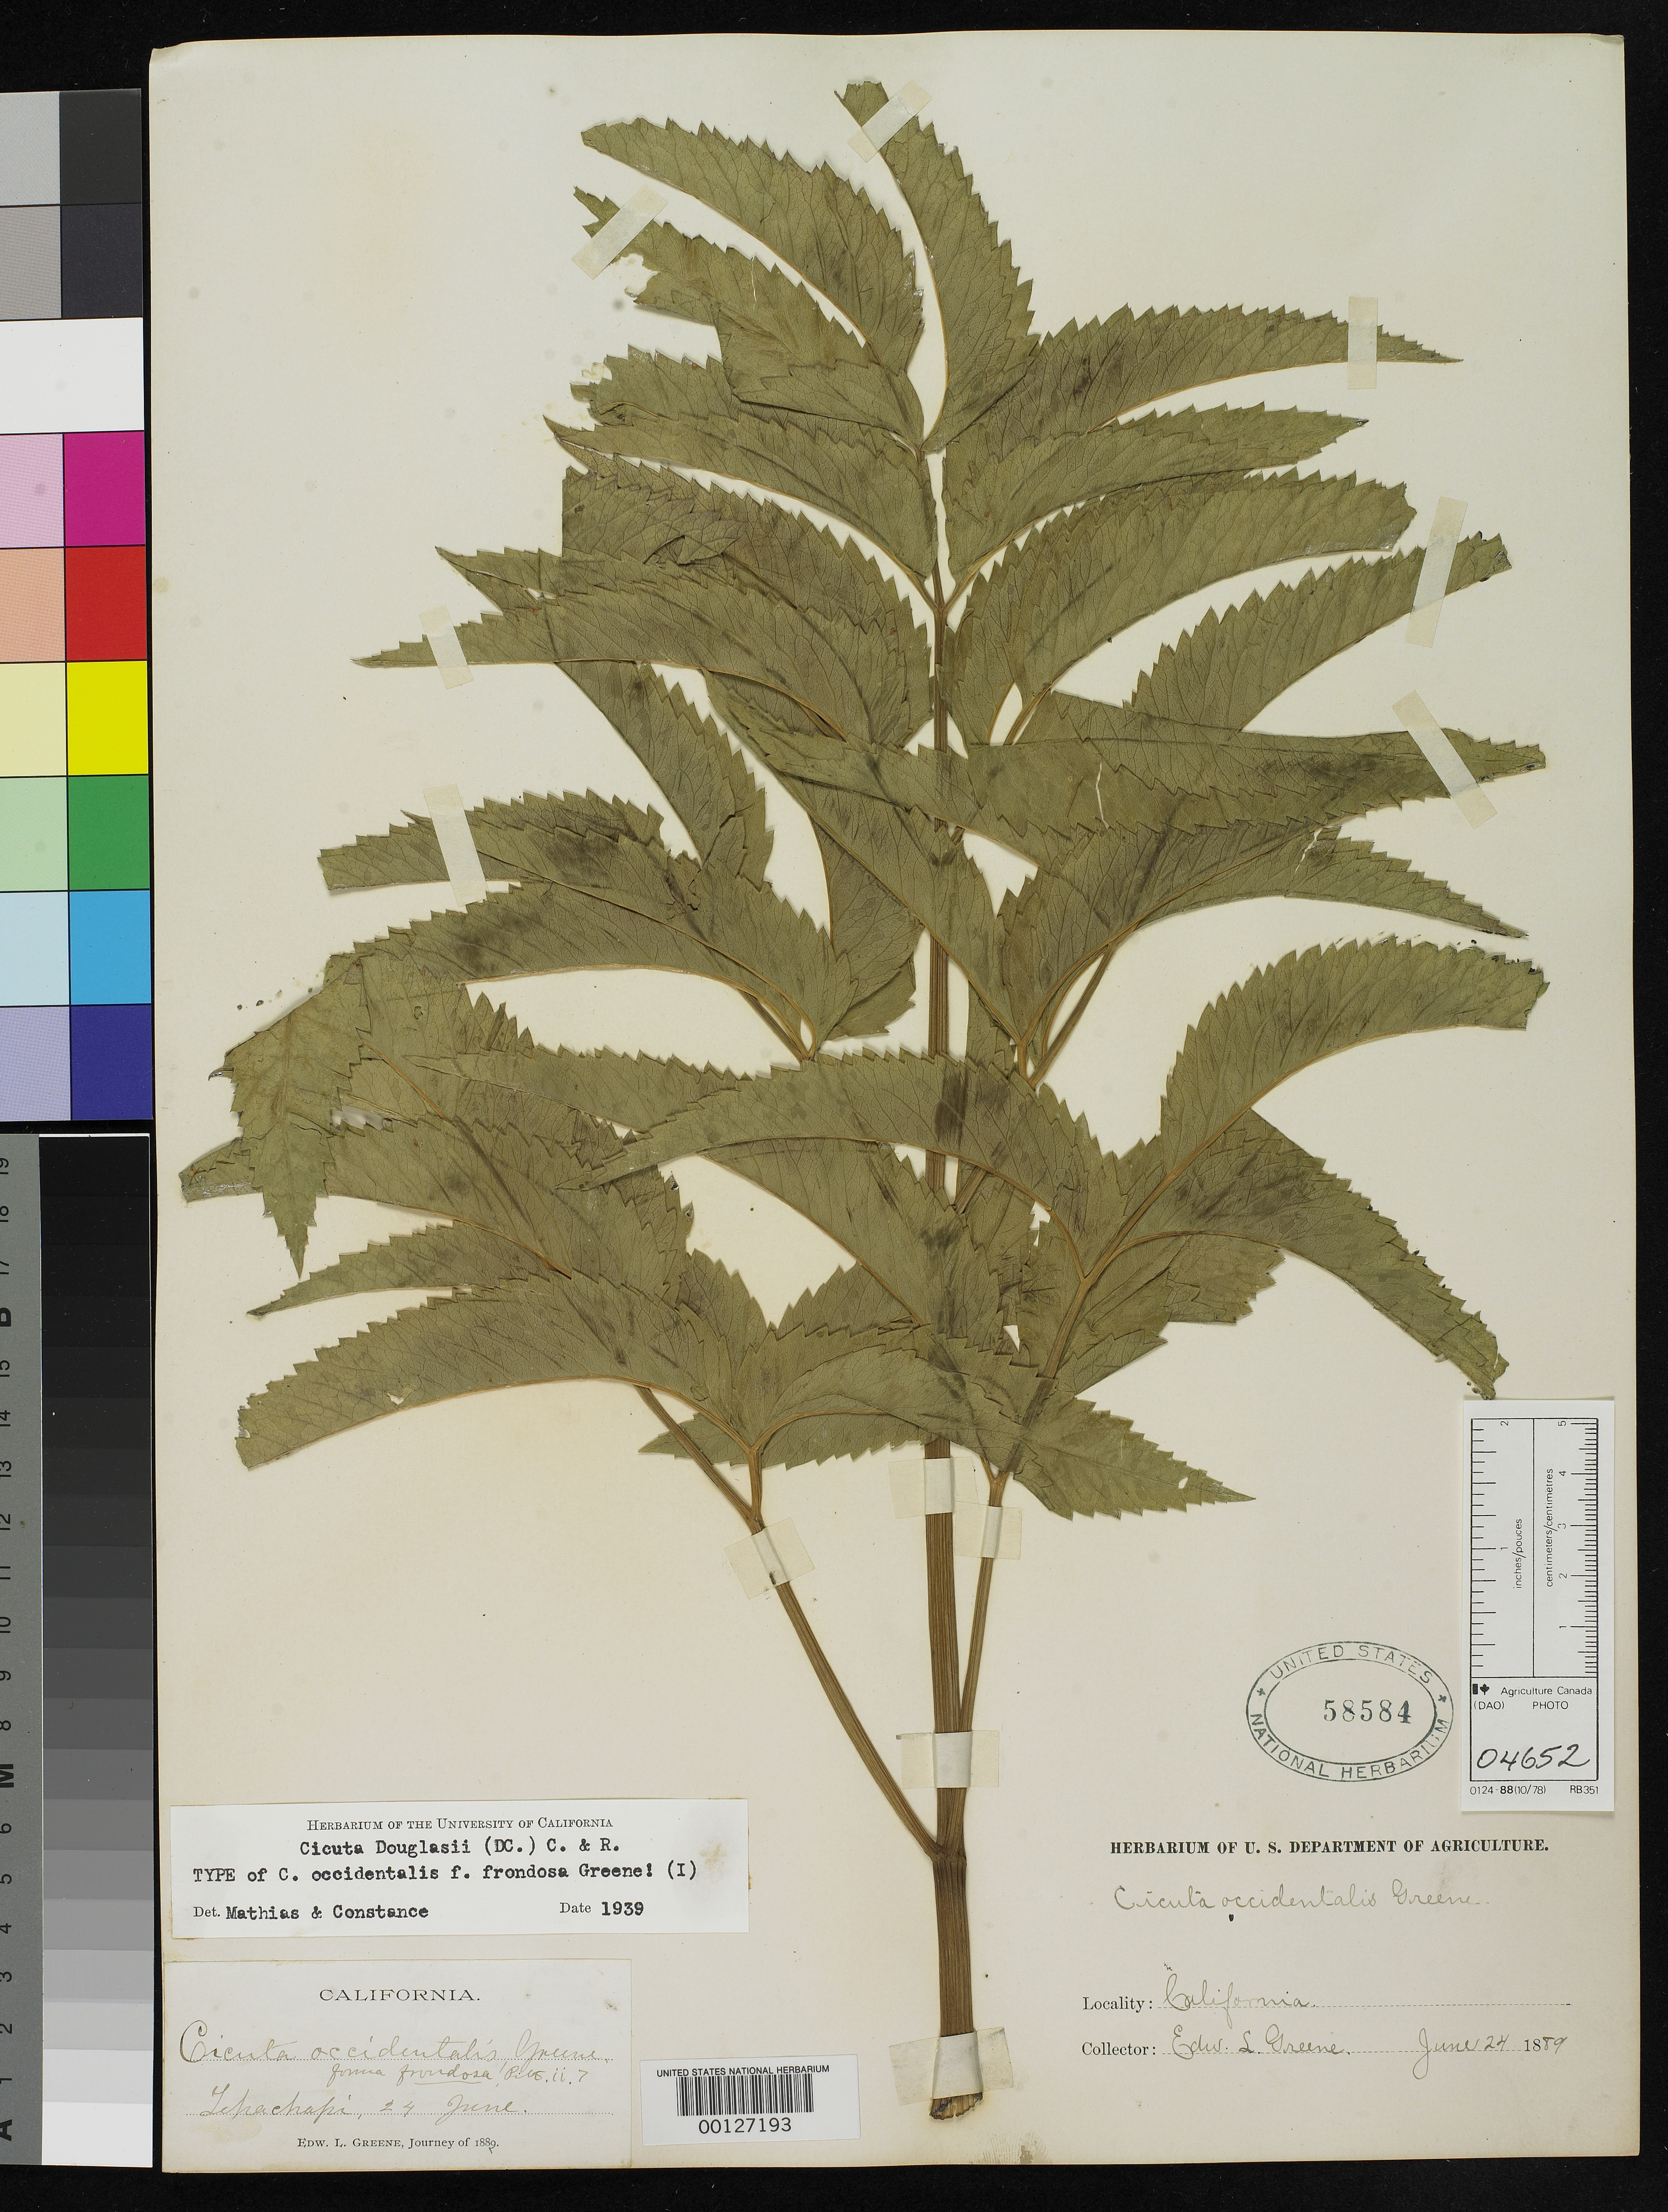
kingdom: Plantae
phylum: Tracheophyta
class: Magnoliopsida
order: Apiales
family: Apiaceae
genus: Cicuta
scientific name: Cicuta occidentalis f. frondosa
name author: Greene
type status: Isotype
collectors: E. L. Greene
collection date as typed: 24 Jun 1889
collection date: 1889-06-24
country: United States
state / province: California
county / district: Kern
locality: Tepachapi.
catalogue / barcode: US 58584